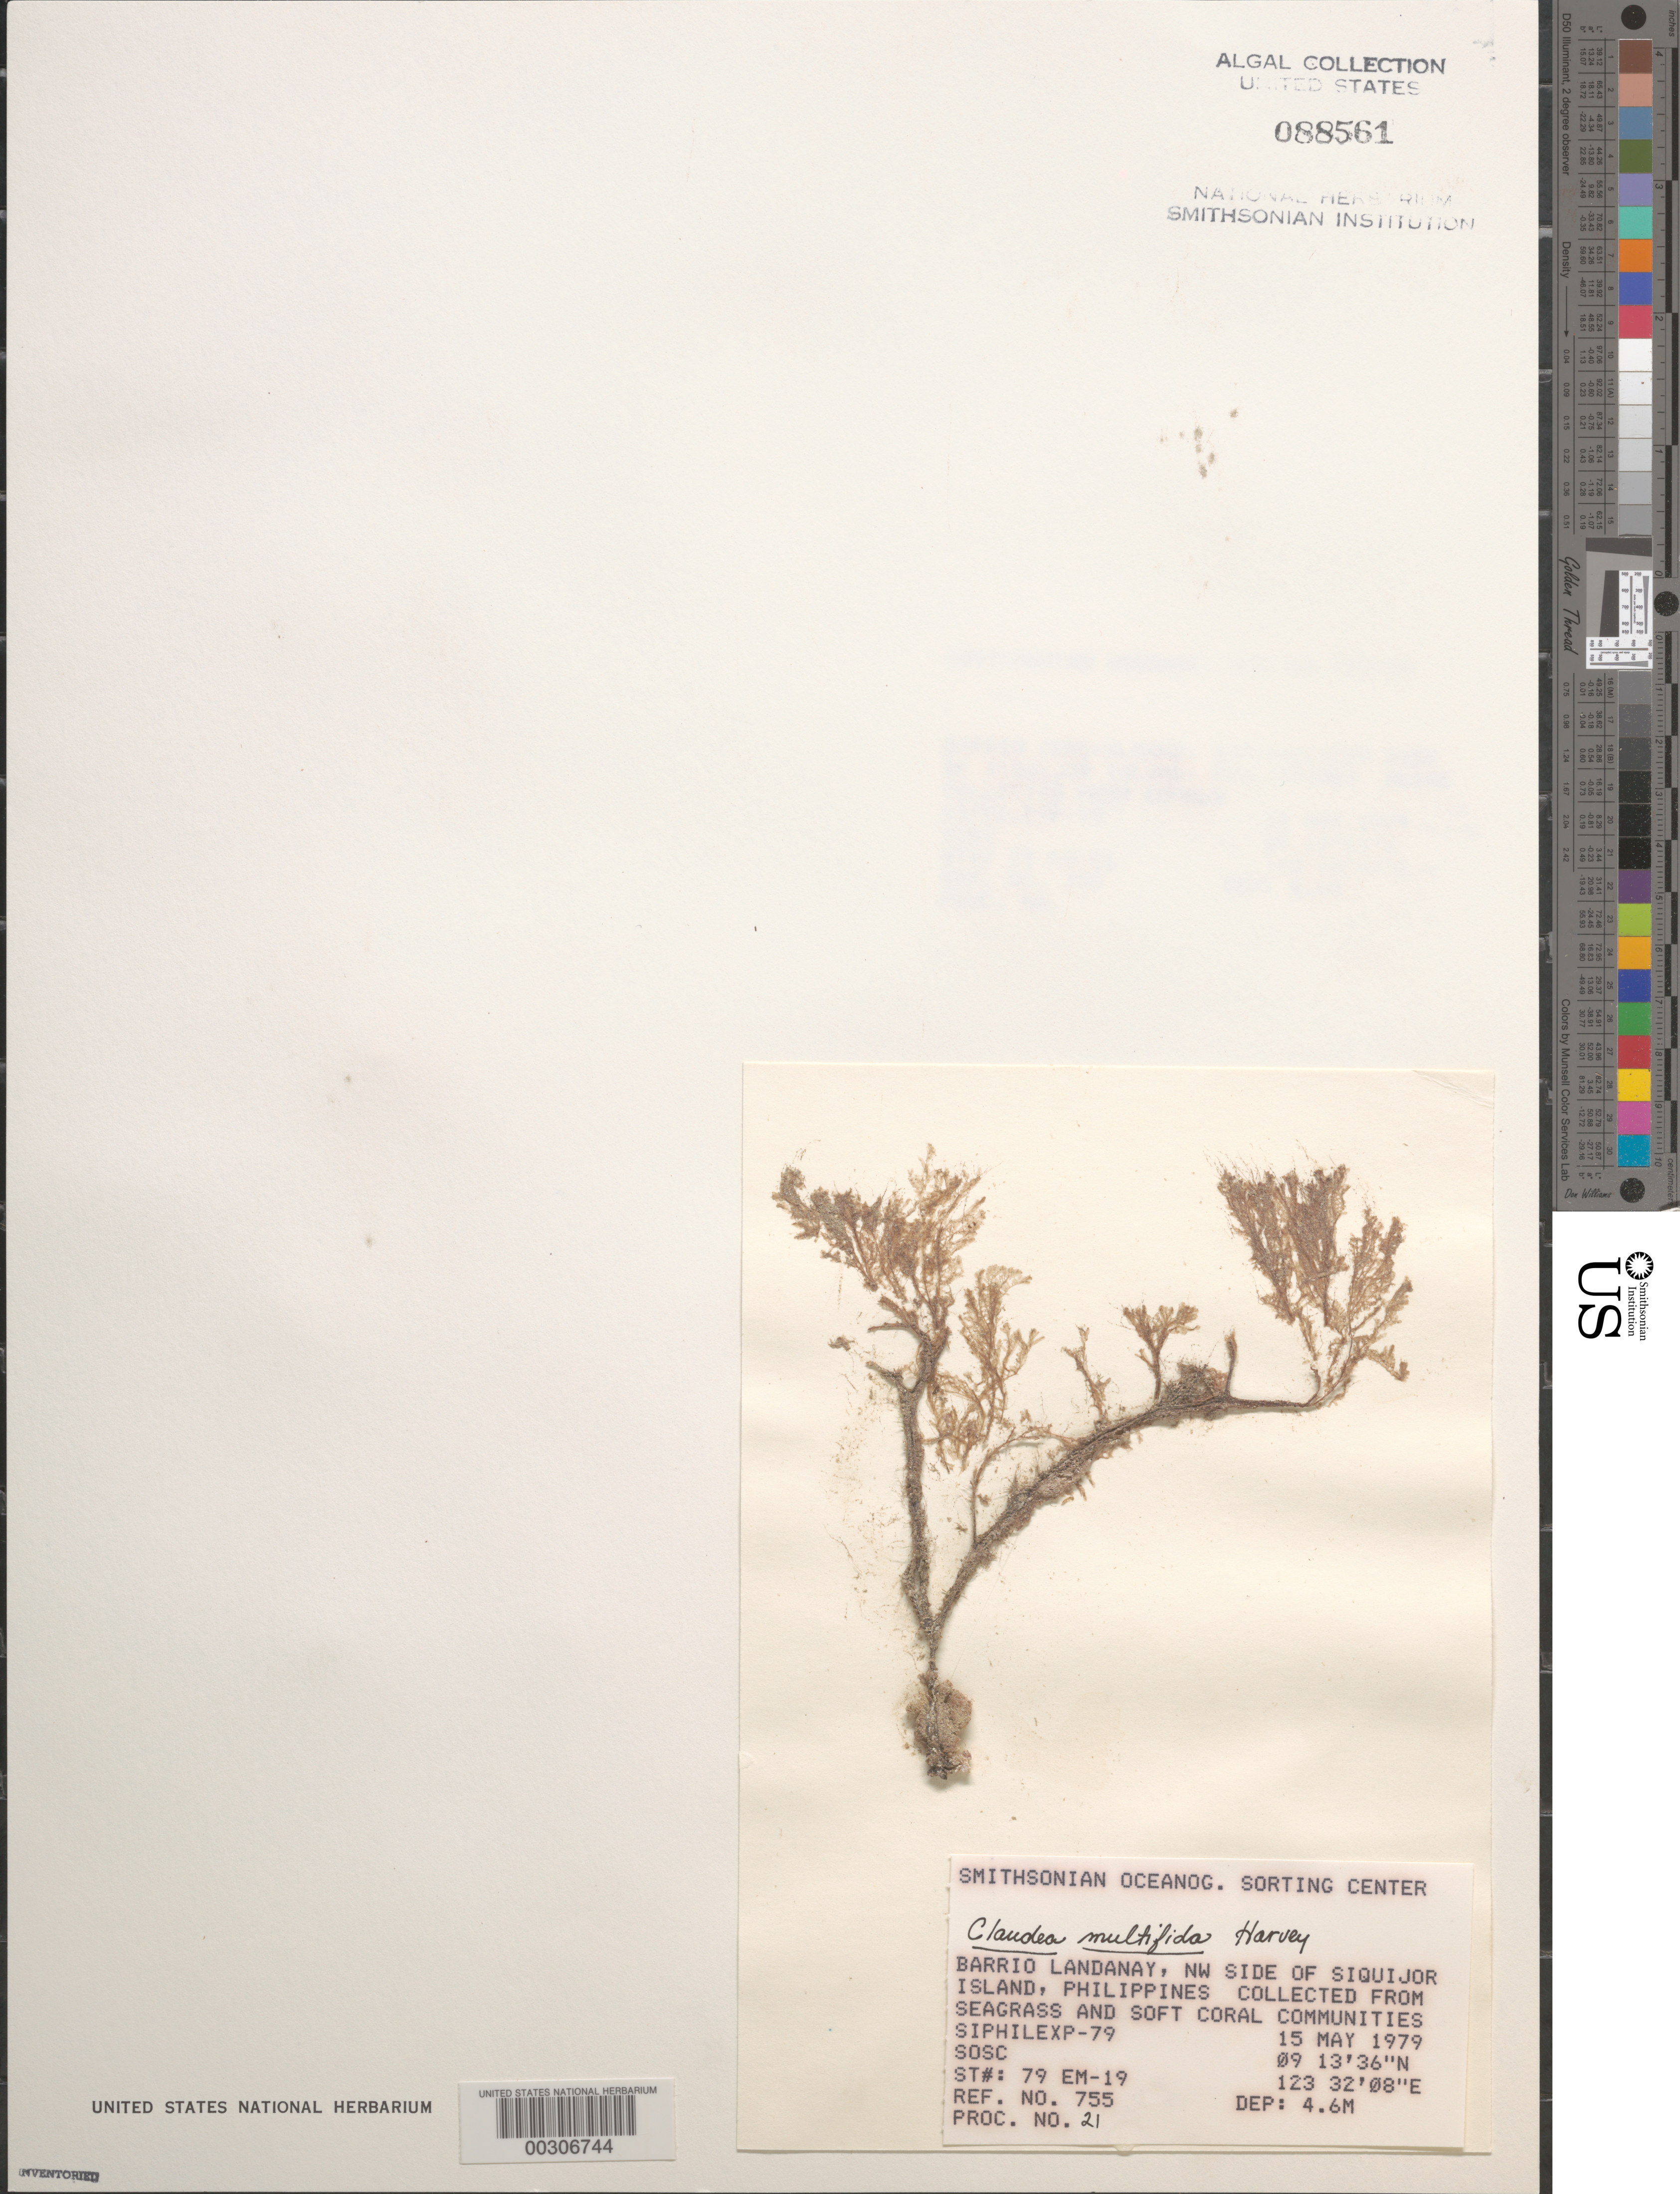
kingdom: Plantae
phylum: Rhodophyta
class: Florideophyceae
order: Ceramiales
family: Delesseriaceae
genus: Claudea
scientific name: Claudea multifida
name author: Harv.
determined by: Calumpong, H. P.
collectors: SOSC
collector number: Station 79 Em-19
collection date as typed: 15 May 1979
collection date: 1979-05-15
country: Philippines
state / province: Central Visayas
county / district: Siquijor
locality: Visayan, Barrio landanay, siquijor island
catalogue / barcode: US 88561